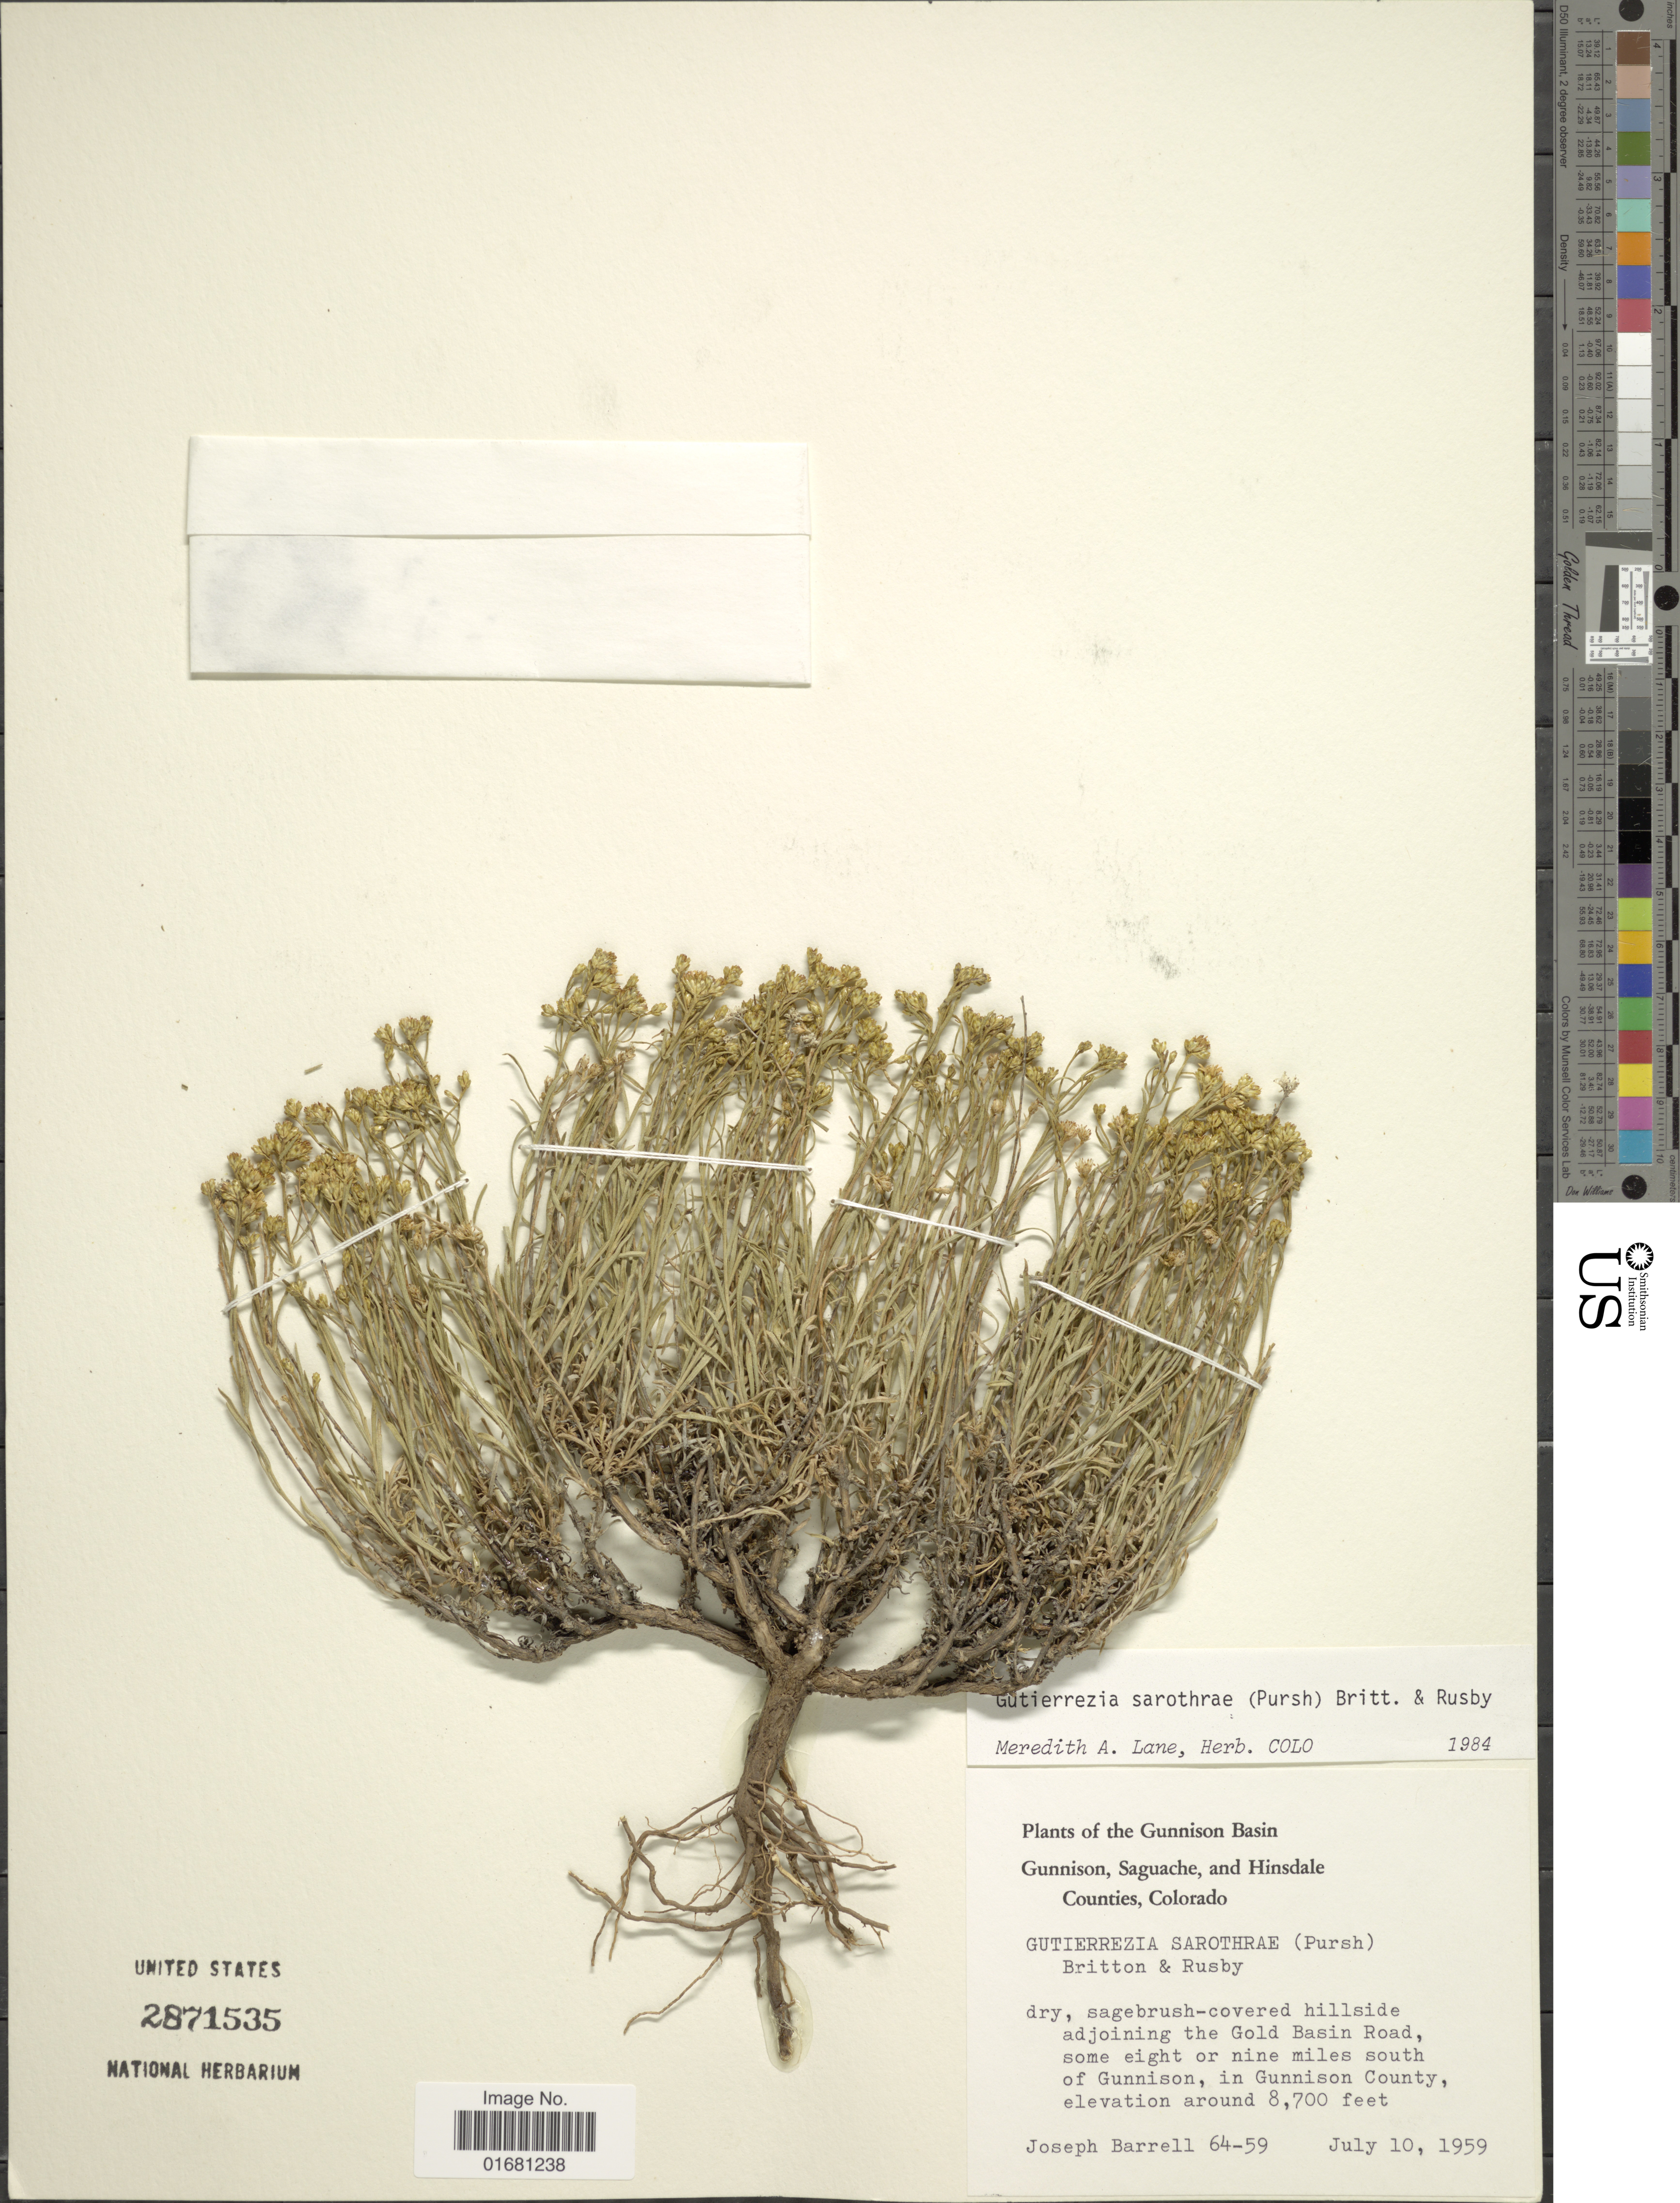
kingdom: Plantae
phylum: Tracheophyta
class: Magnoliopsida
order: Asterales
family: Asteraceae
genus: Gutierrezia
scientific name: Gutierrezia sarothrae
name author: (Pursh) Britton & Rusby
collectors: J. Barrell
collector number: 64-59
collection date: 1959-07-10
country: United States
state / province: Colorado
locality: Gunnison, Saguache, and Hinsdale Counties, Colorado, hillside adjoining the Gold Basin Road, some eight or nine miles south of Gunnison, in Gunnison County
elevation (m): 2652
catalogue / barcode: US 2871535